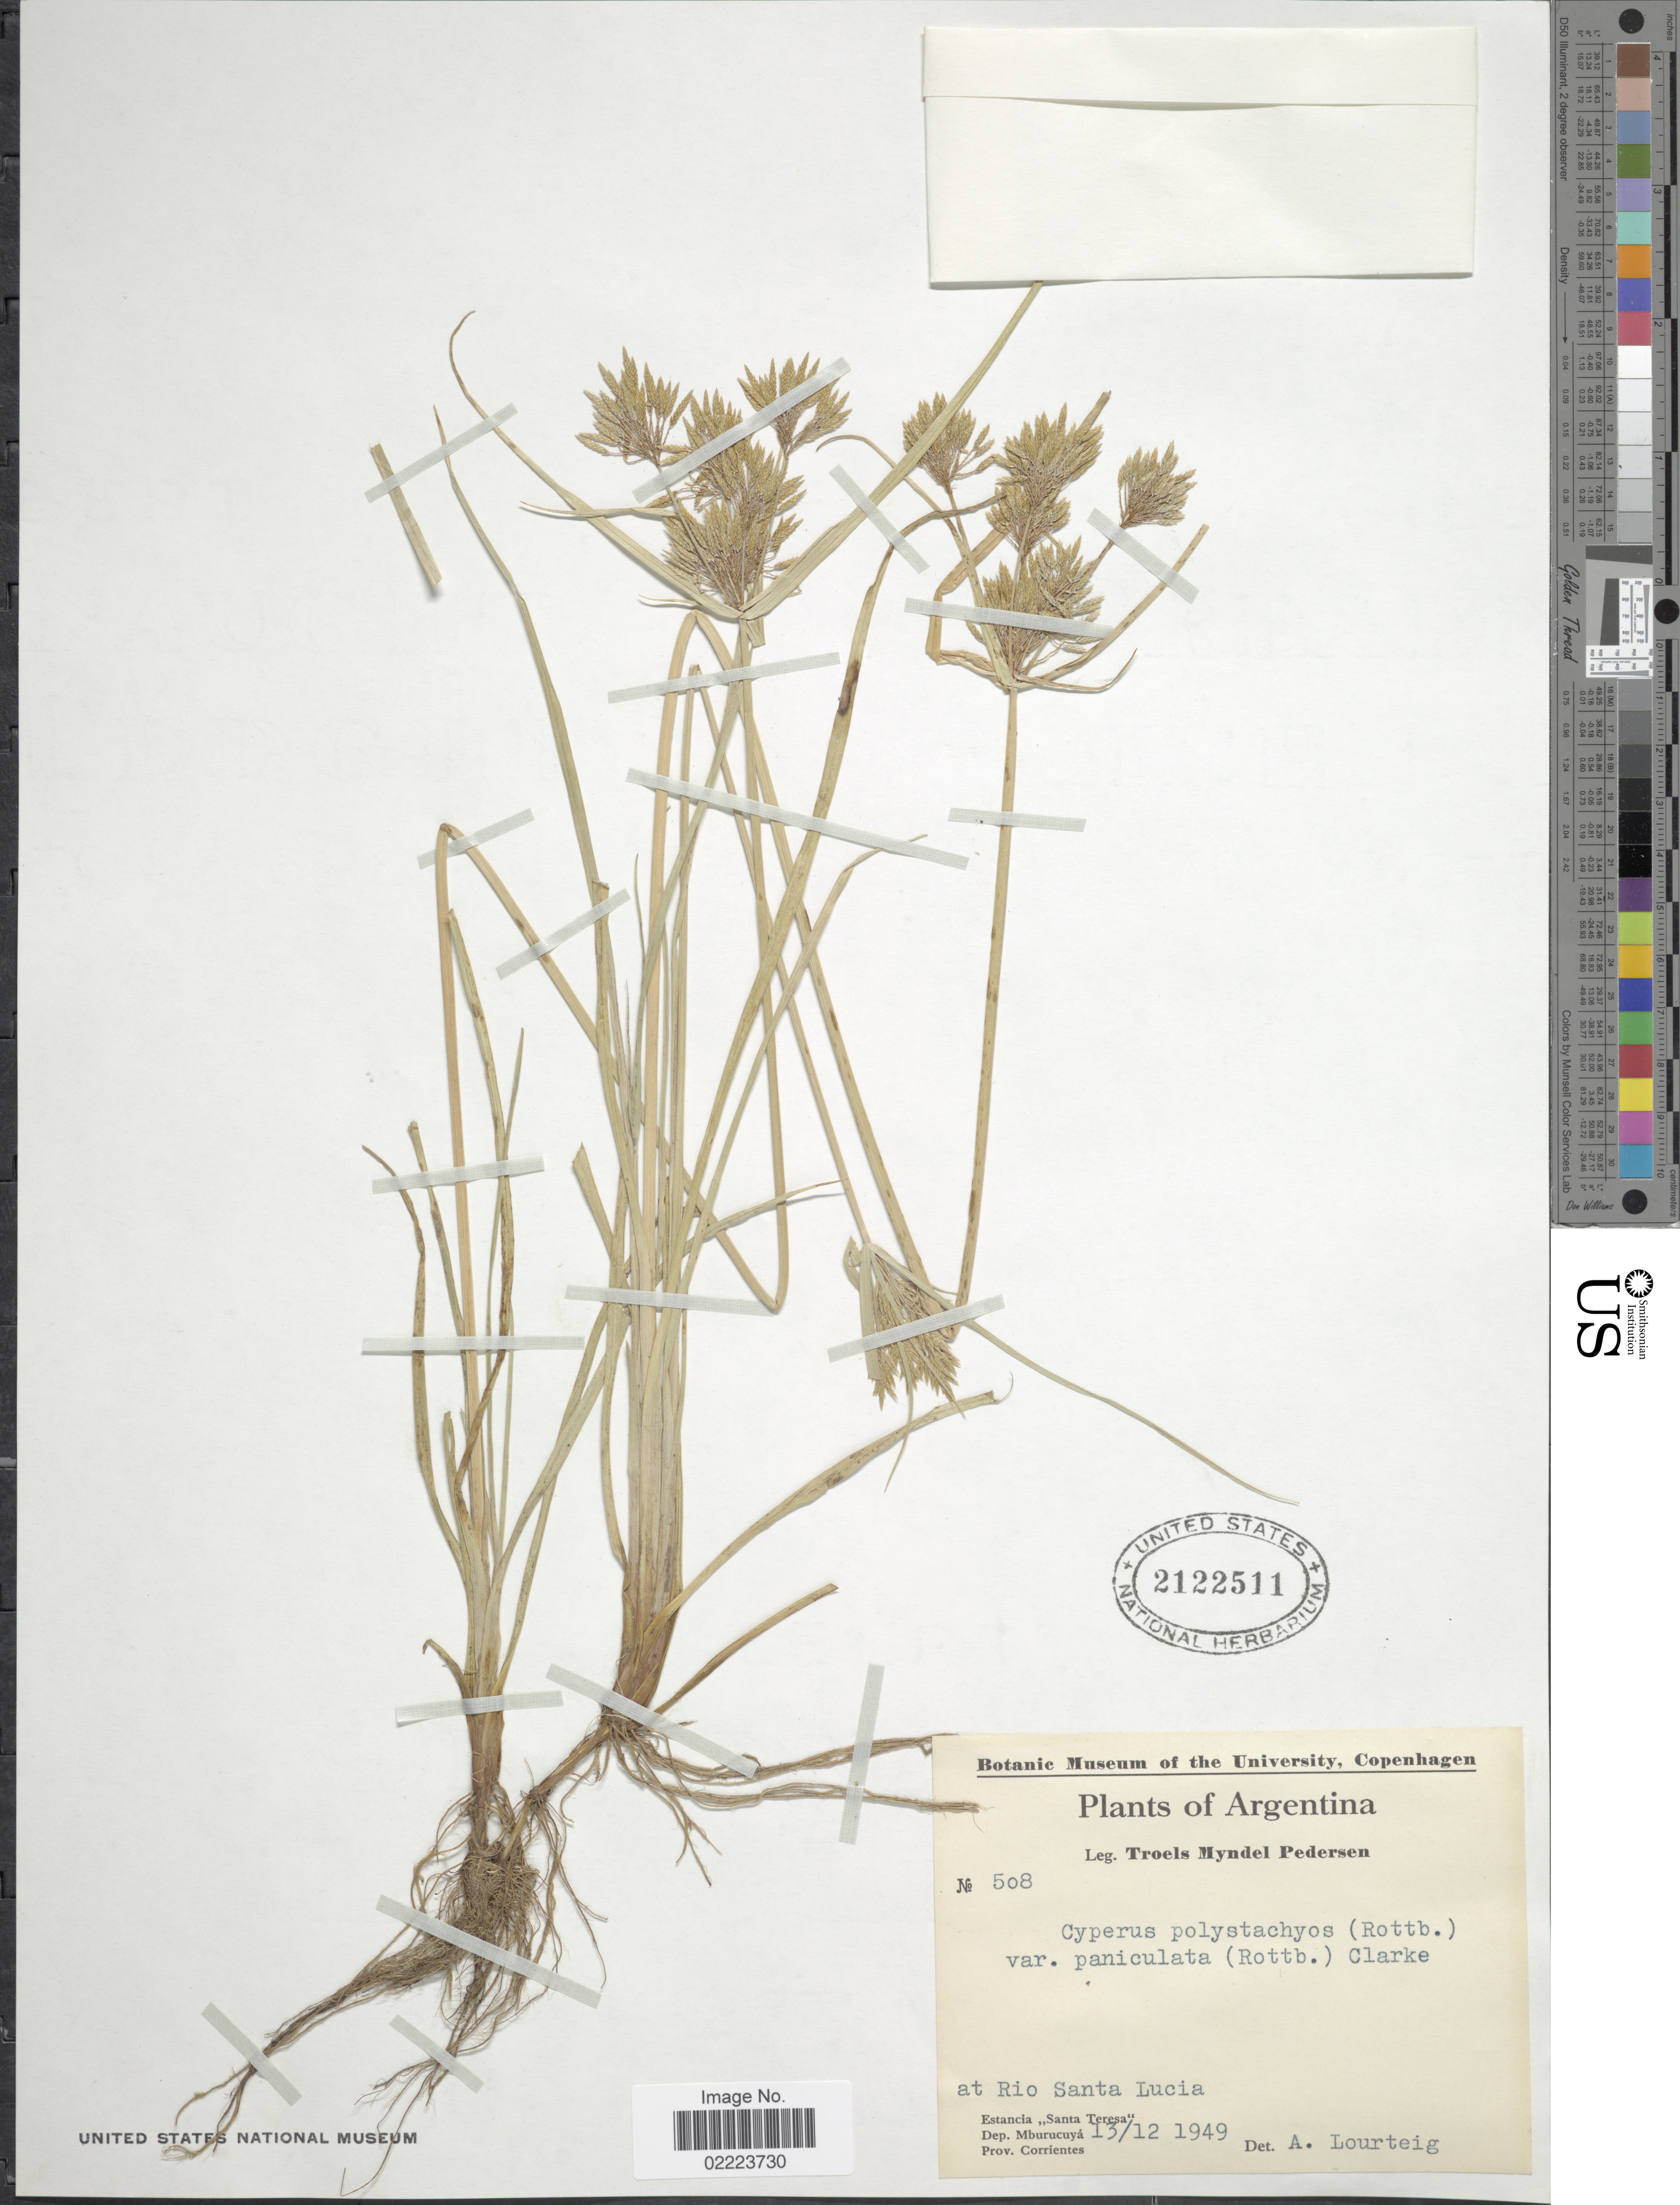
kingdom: Plantae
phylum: Tracheophyta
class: Liliopsida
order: Poales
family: Cyperaceae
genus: Cyperus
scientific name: Cyperus polystachyos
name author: Rottb.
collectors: T. Pederson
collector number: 508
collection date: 1949-12-13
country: Argentina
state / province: Corrientes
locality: At Rio Santa Lucia, Estancia Santa Teresa, Dep. Mburucuya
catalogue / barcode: US 2122511